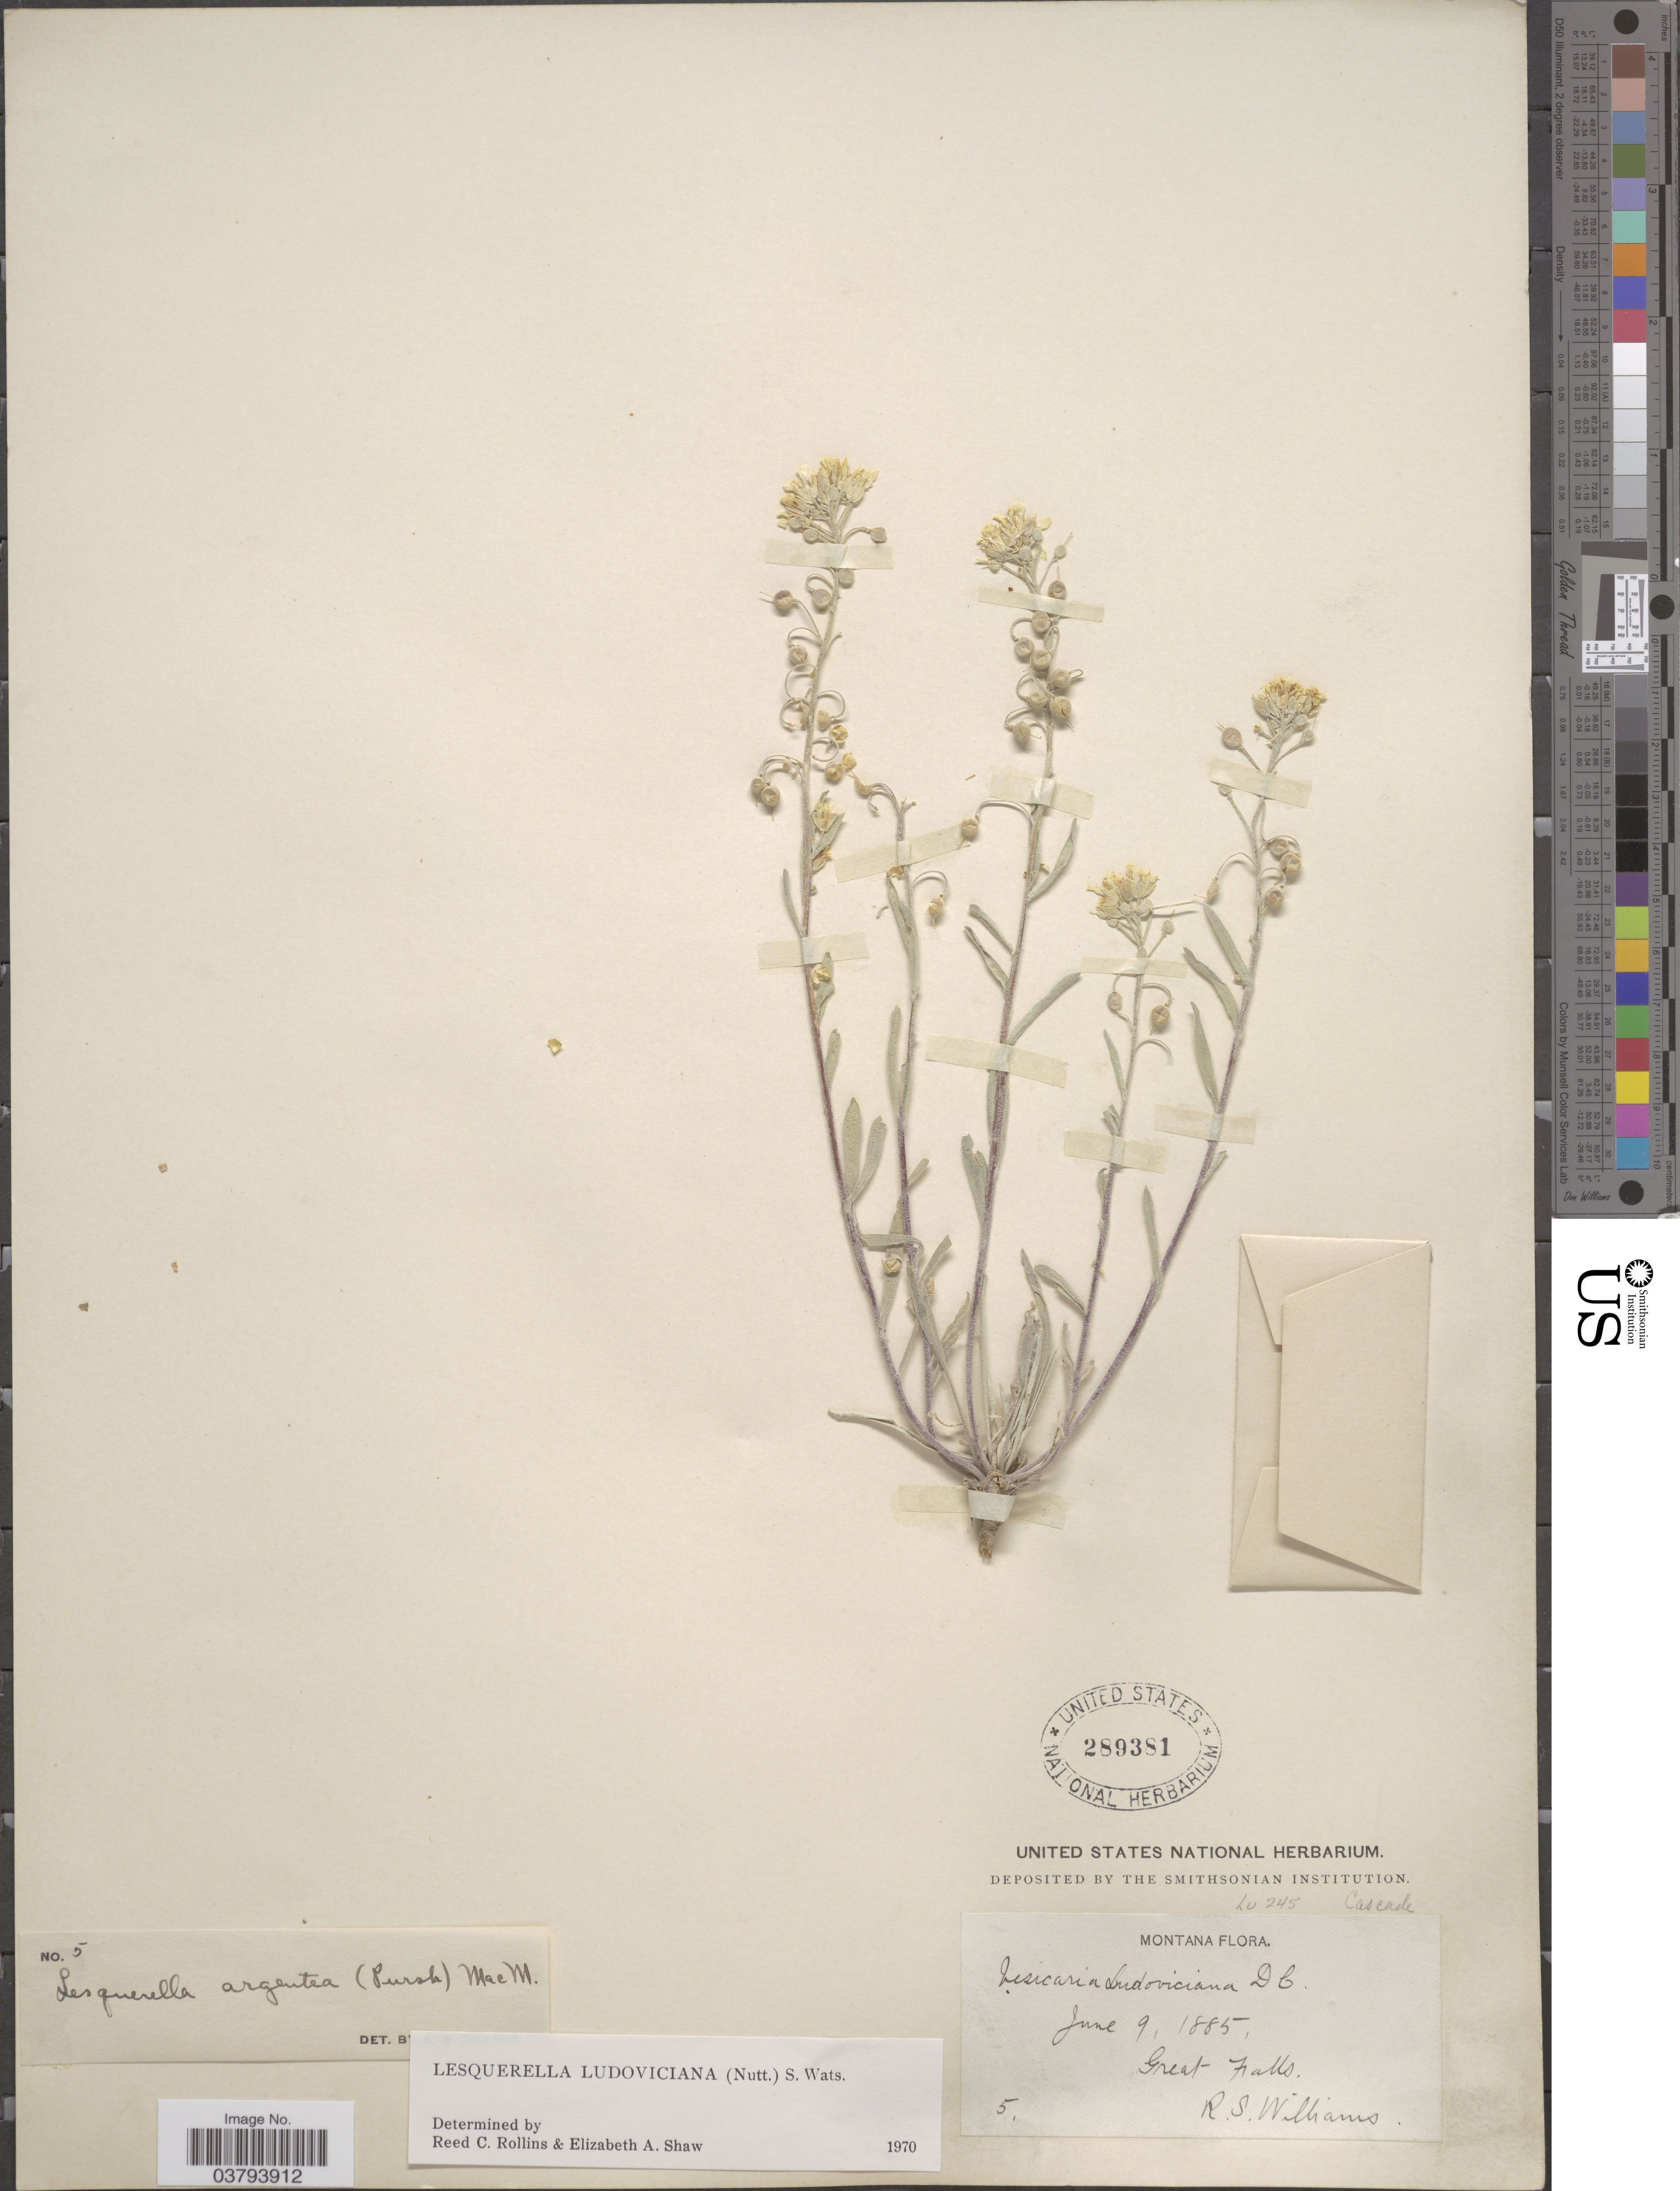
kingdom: Plantae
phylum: Tracheophyta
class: Magnoliopsida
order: Brassicales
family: Brassicaceae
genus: Lesquerella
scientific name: Lesquerella ludoviciana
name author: (Nutt.) S. Watson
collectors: R. S. Williams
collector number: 5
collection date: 1885-06-09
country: United States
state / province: Montana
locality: Great Falls. Cascade [unsure placement].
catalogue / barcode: US 289381